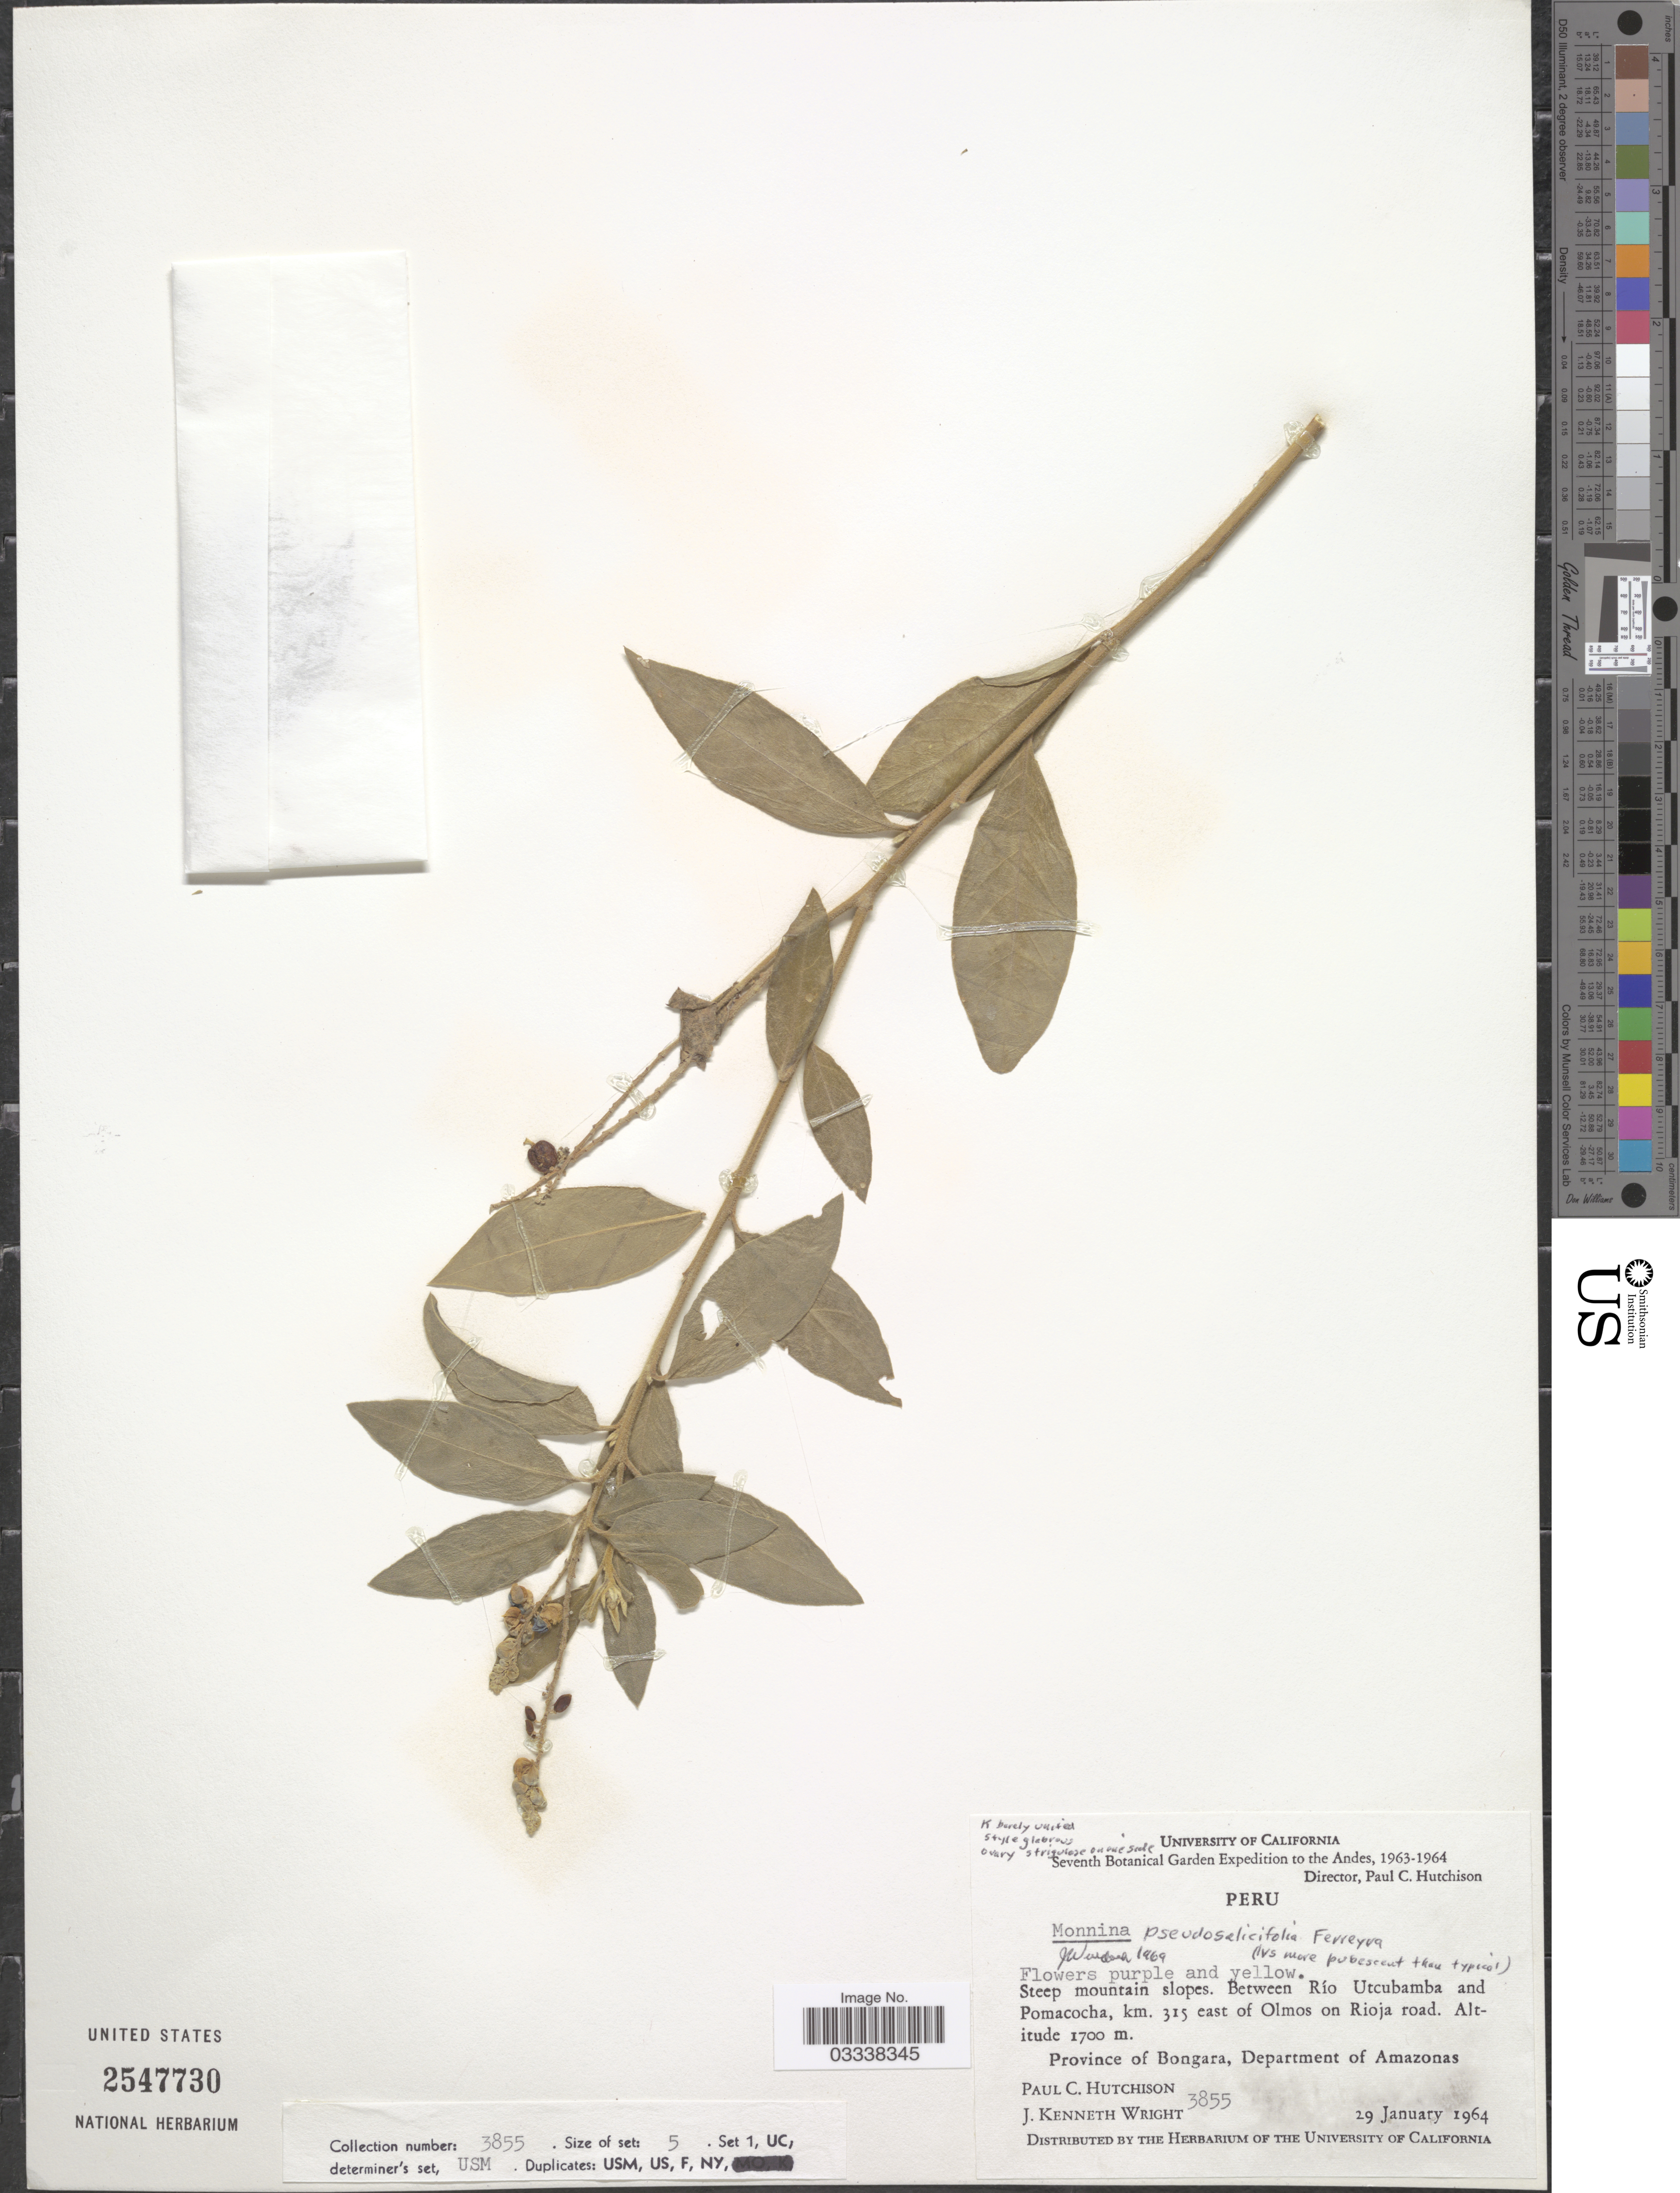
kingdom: Plantae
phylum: Tracheophyta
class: Magnoliopsida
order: Fabales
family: Polygalaceae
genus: Monnina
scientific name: Monnina pseudosalicifolia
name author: Ferreyra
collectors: P. C. Hutchison & J. K. Wright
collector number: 3855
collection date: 1964-01-29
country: Peru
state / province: Amazonas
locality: Between Río Utcubamba and Pomacocha, km. 315 east of Olmos on Rioja road. Province of Bongara, Department of Amazonas.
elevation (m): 1700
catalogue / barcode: US 2547730